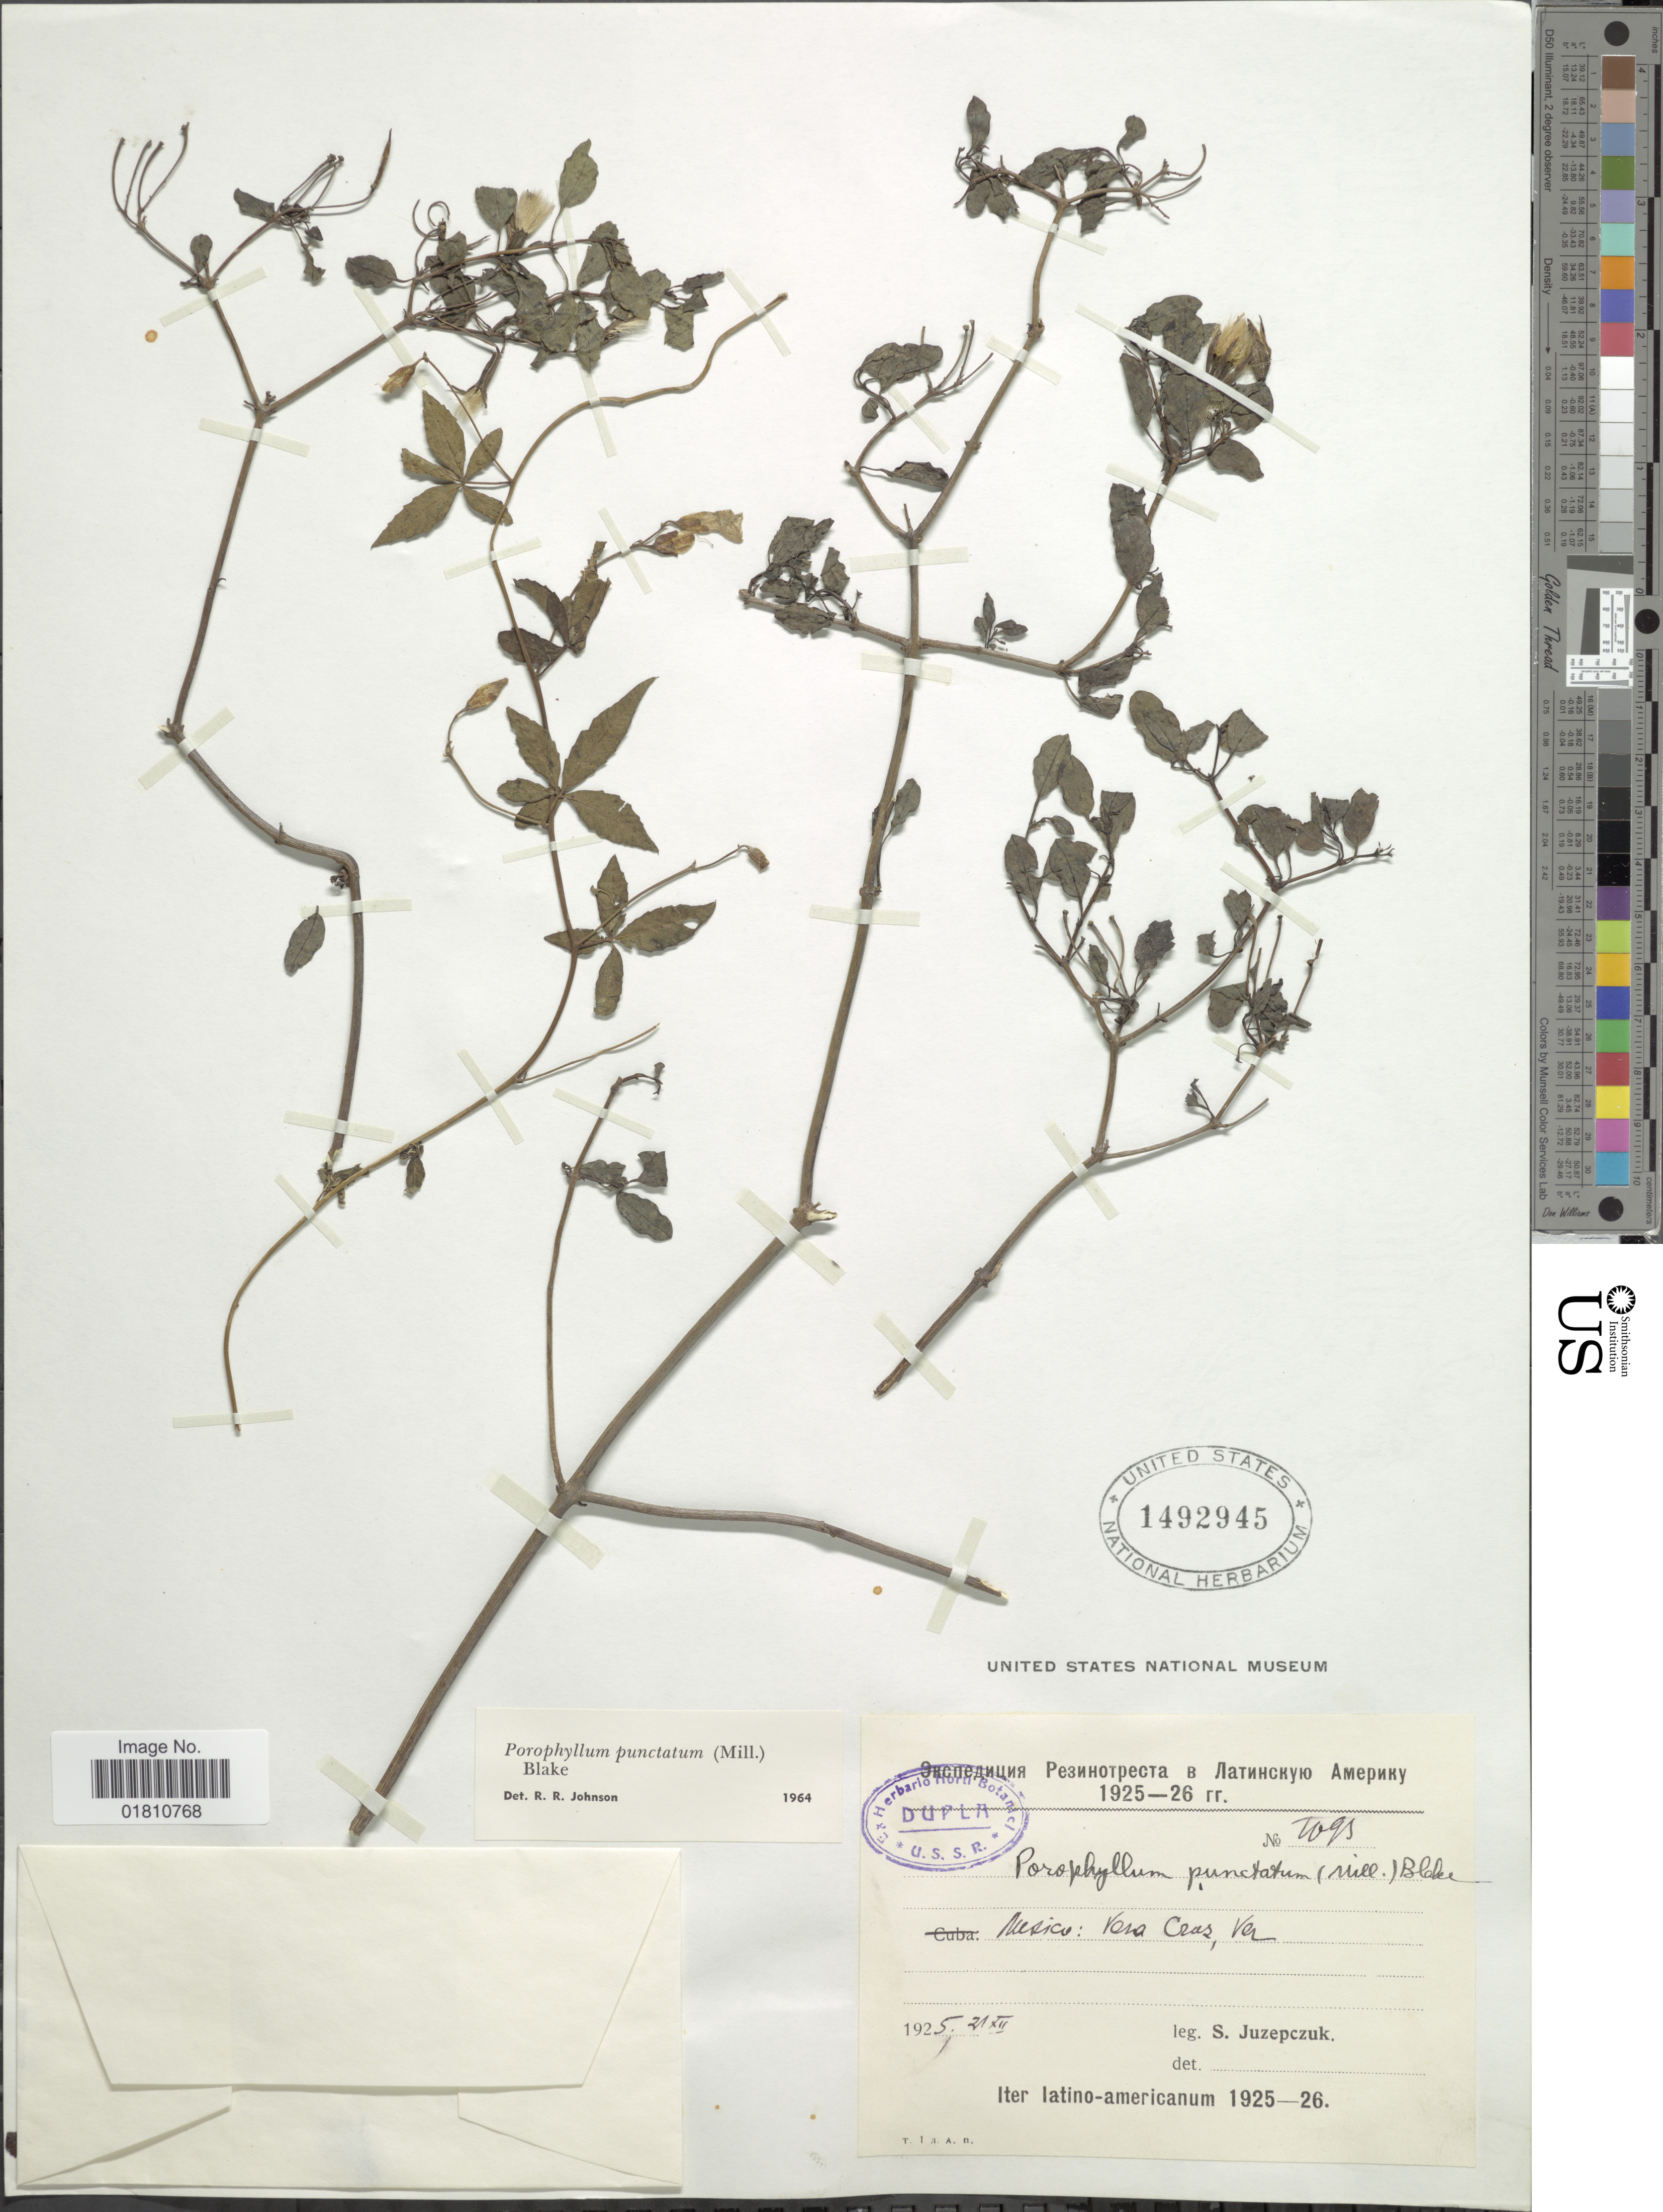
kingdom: Plantae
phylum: Tracheophyta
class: Magnoliopsida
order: Asterales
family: Asteraceae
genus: Porophyllum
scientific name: Porophyllum punctatum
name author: (Mill.) S.F. Blake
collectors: S. V. Juzepczuk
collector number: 1095*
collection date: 1925-12-21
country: Mexico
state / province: Veracruz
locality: Vera Cruz, Ver.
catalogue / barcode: US 1492945